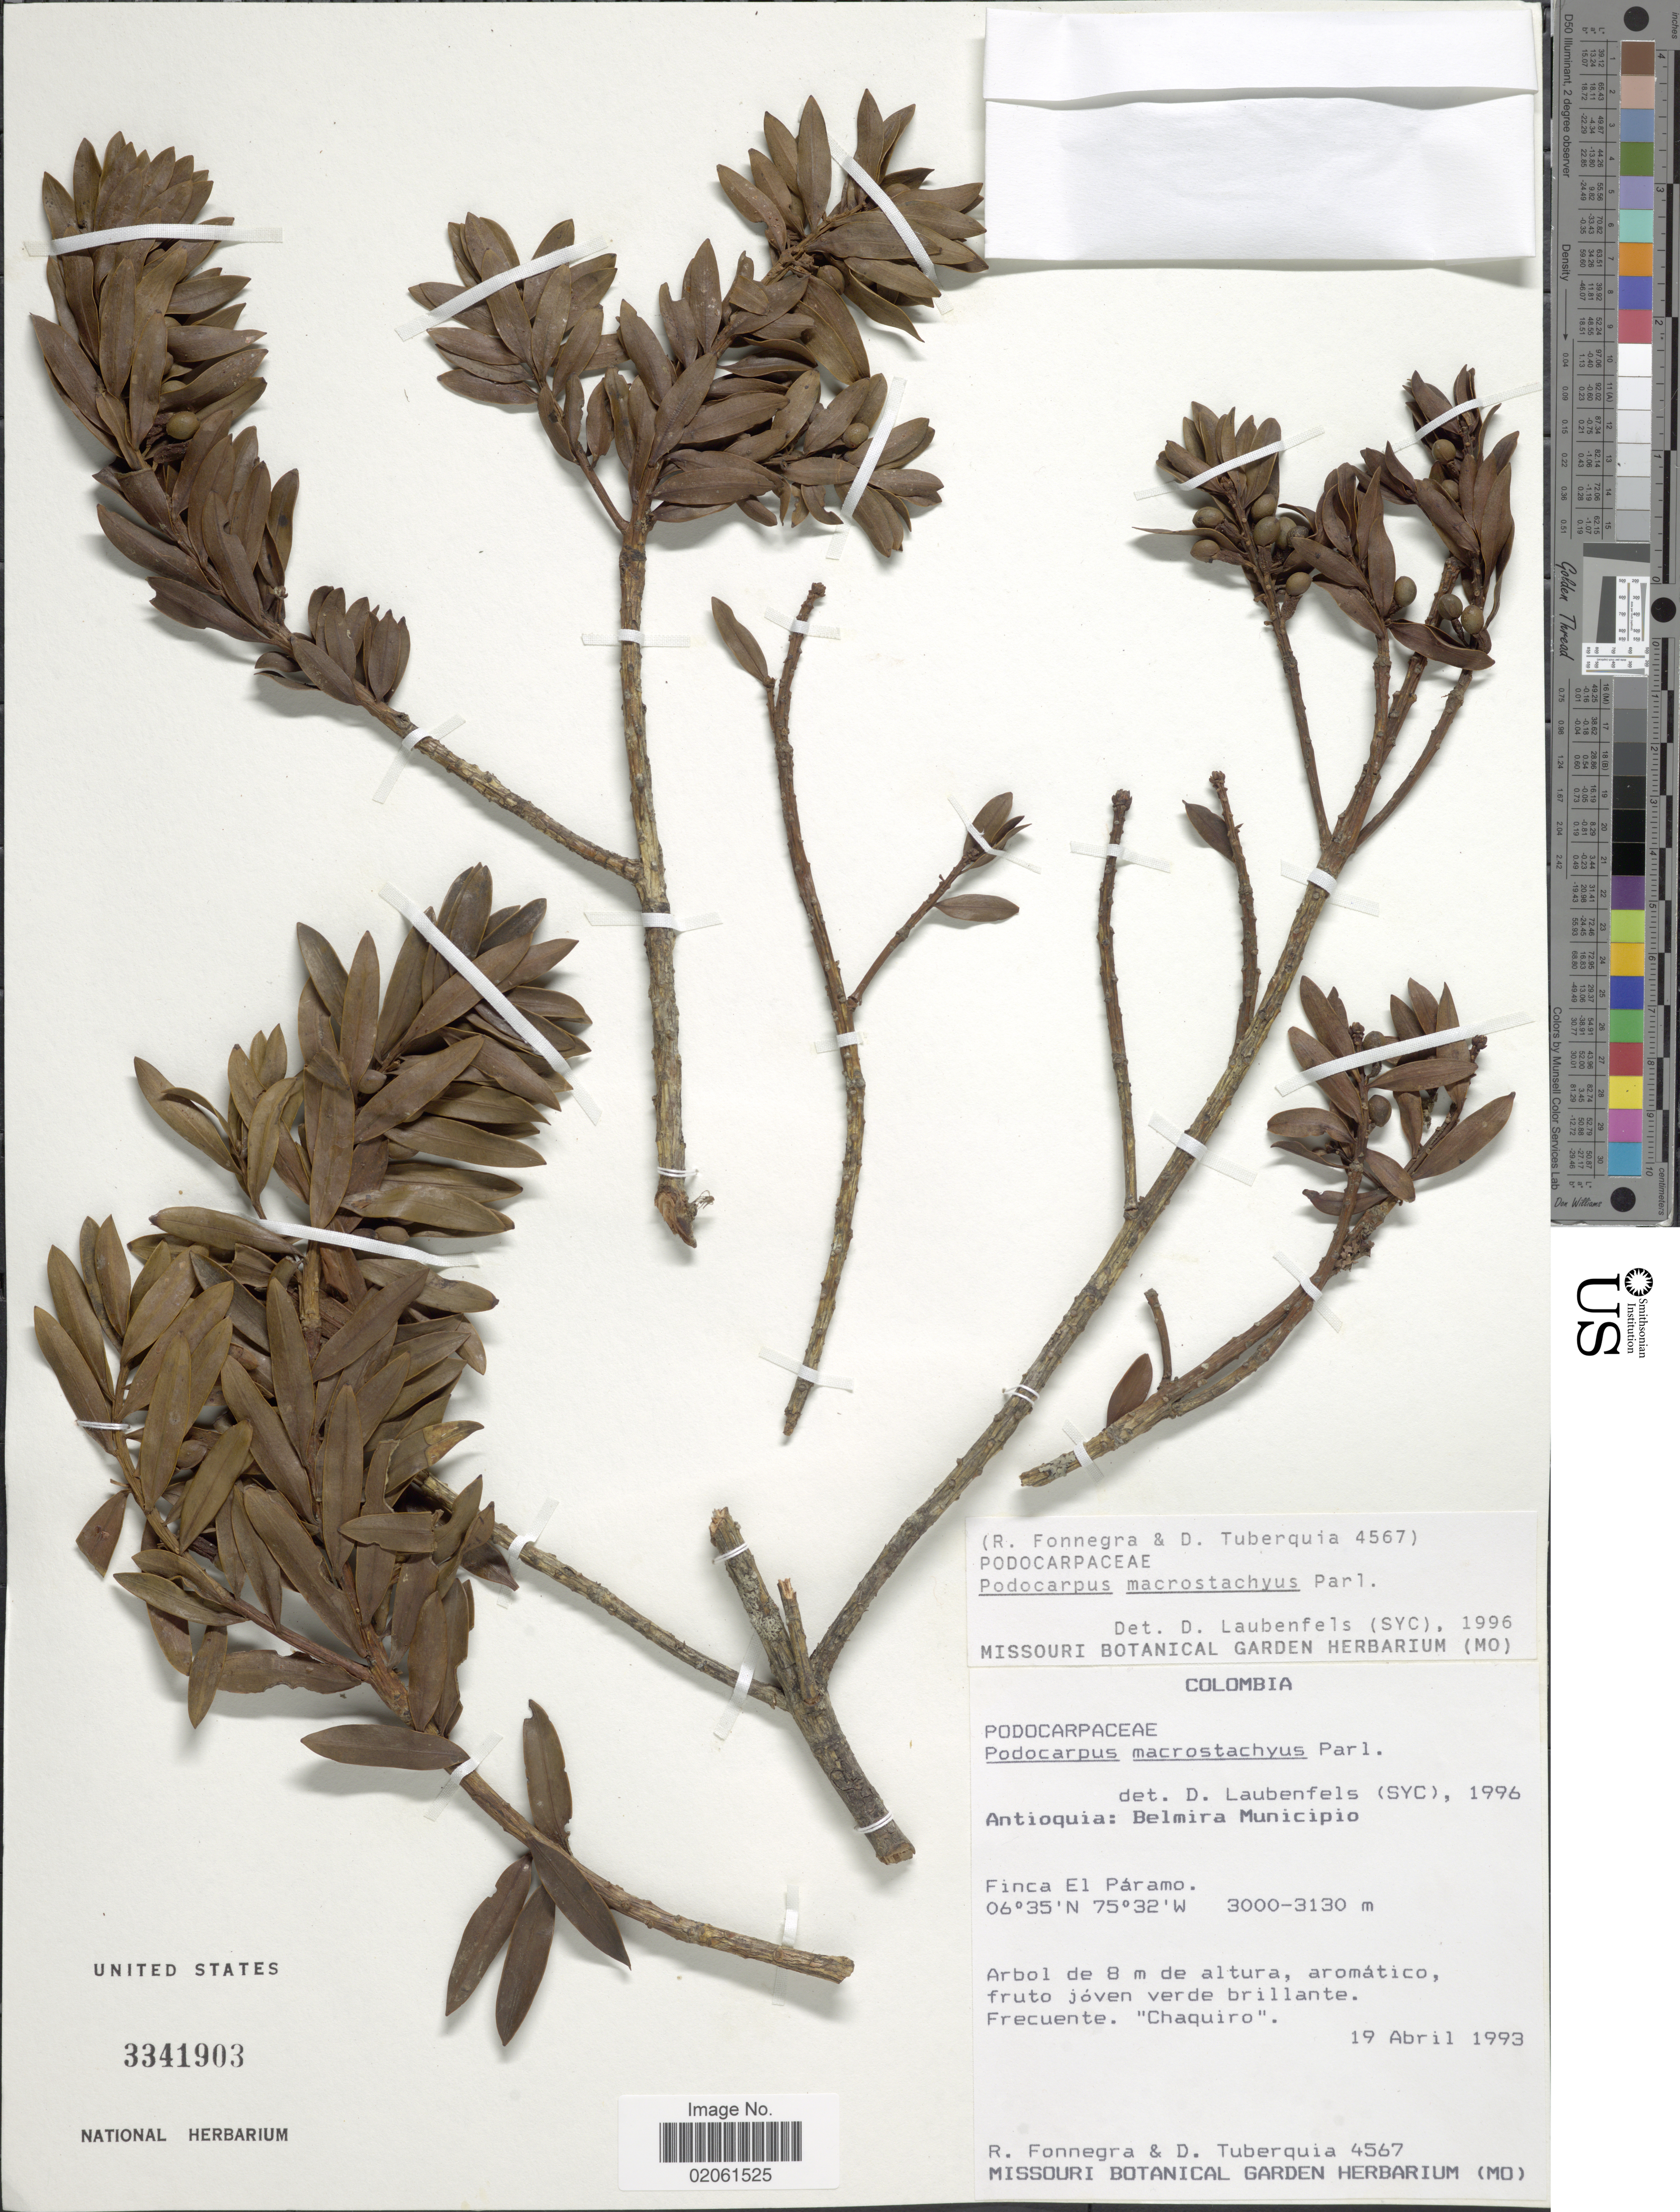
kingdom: Plantae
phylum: Tracheophyta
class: Pinopsida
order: Pinales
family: Podocarpaceae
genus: Podocarpus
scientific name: Podocarpus macrostachyus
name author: Parl.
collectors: R. Fonnegra & D. Tuberquia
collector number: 4567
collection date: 1993-04-19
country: Colombia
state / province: Antioquia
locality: Antioquia; Belmira Municipio. Finca El Paramo.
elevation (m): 3000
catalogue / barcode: US 3341903